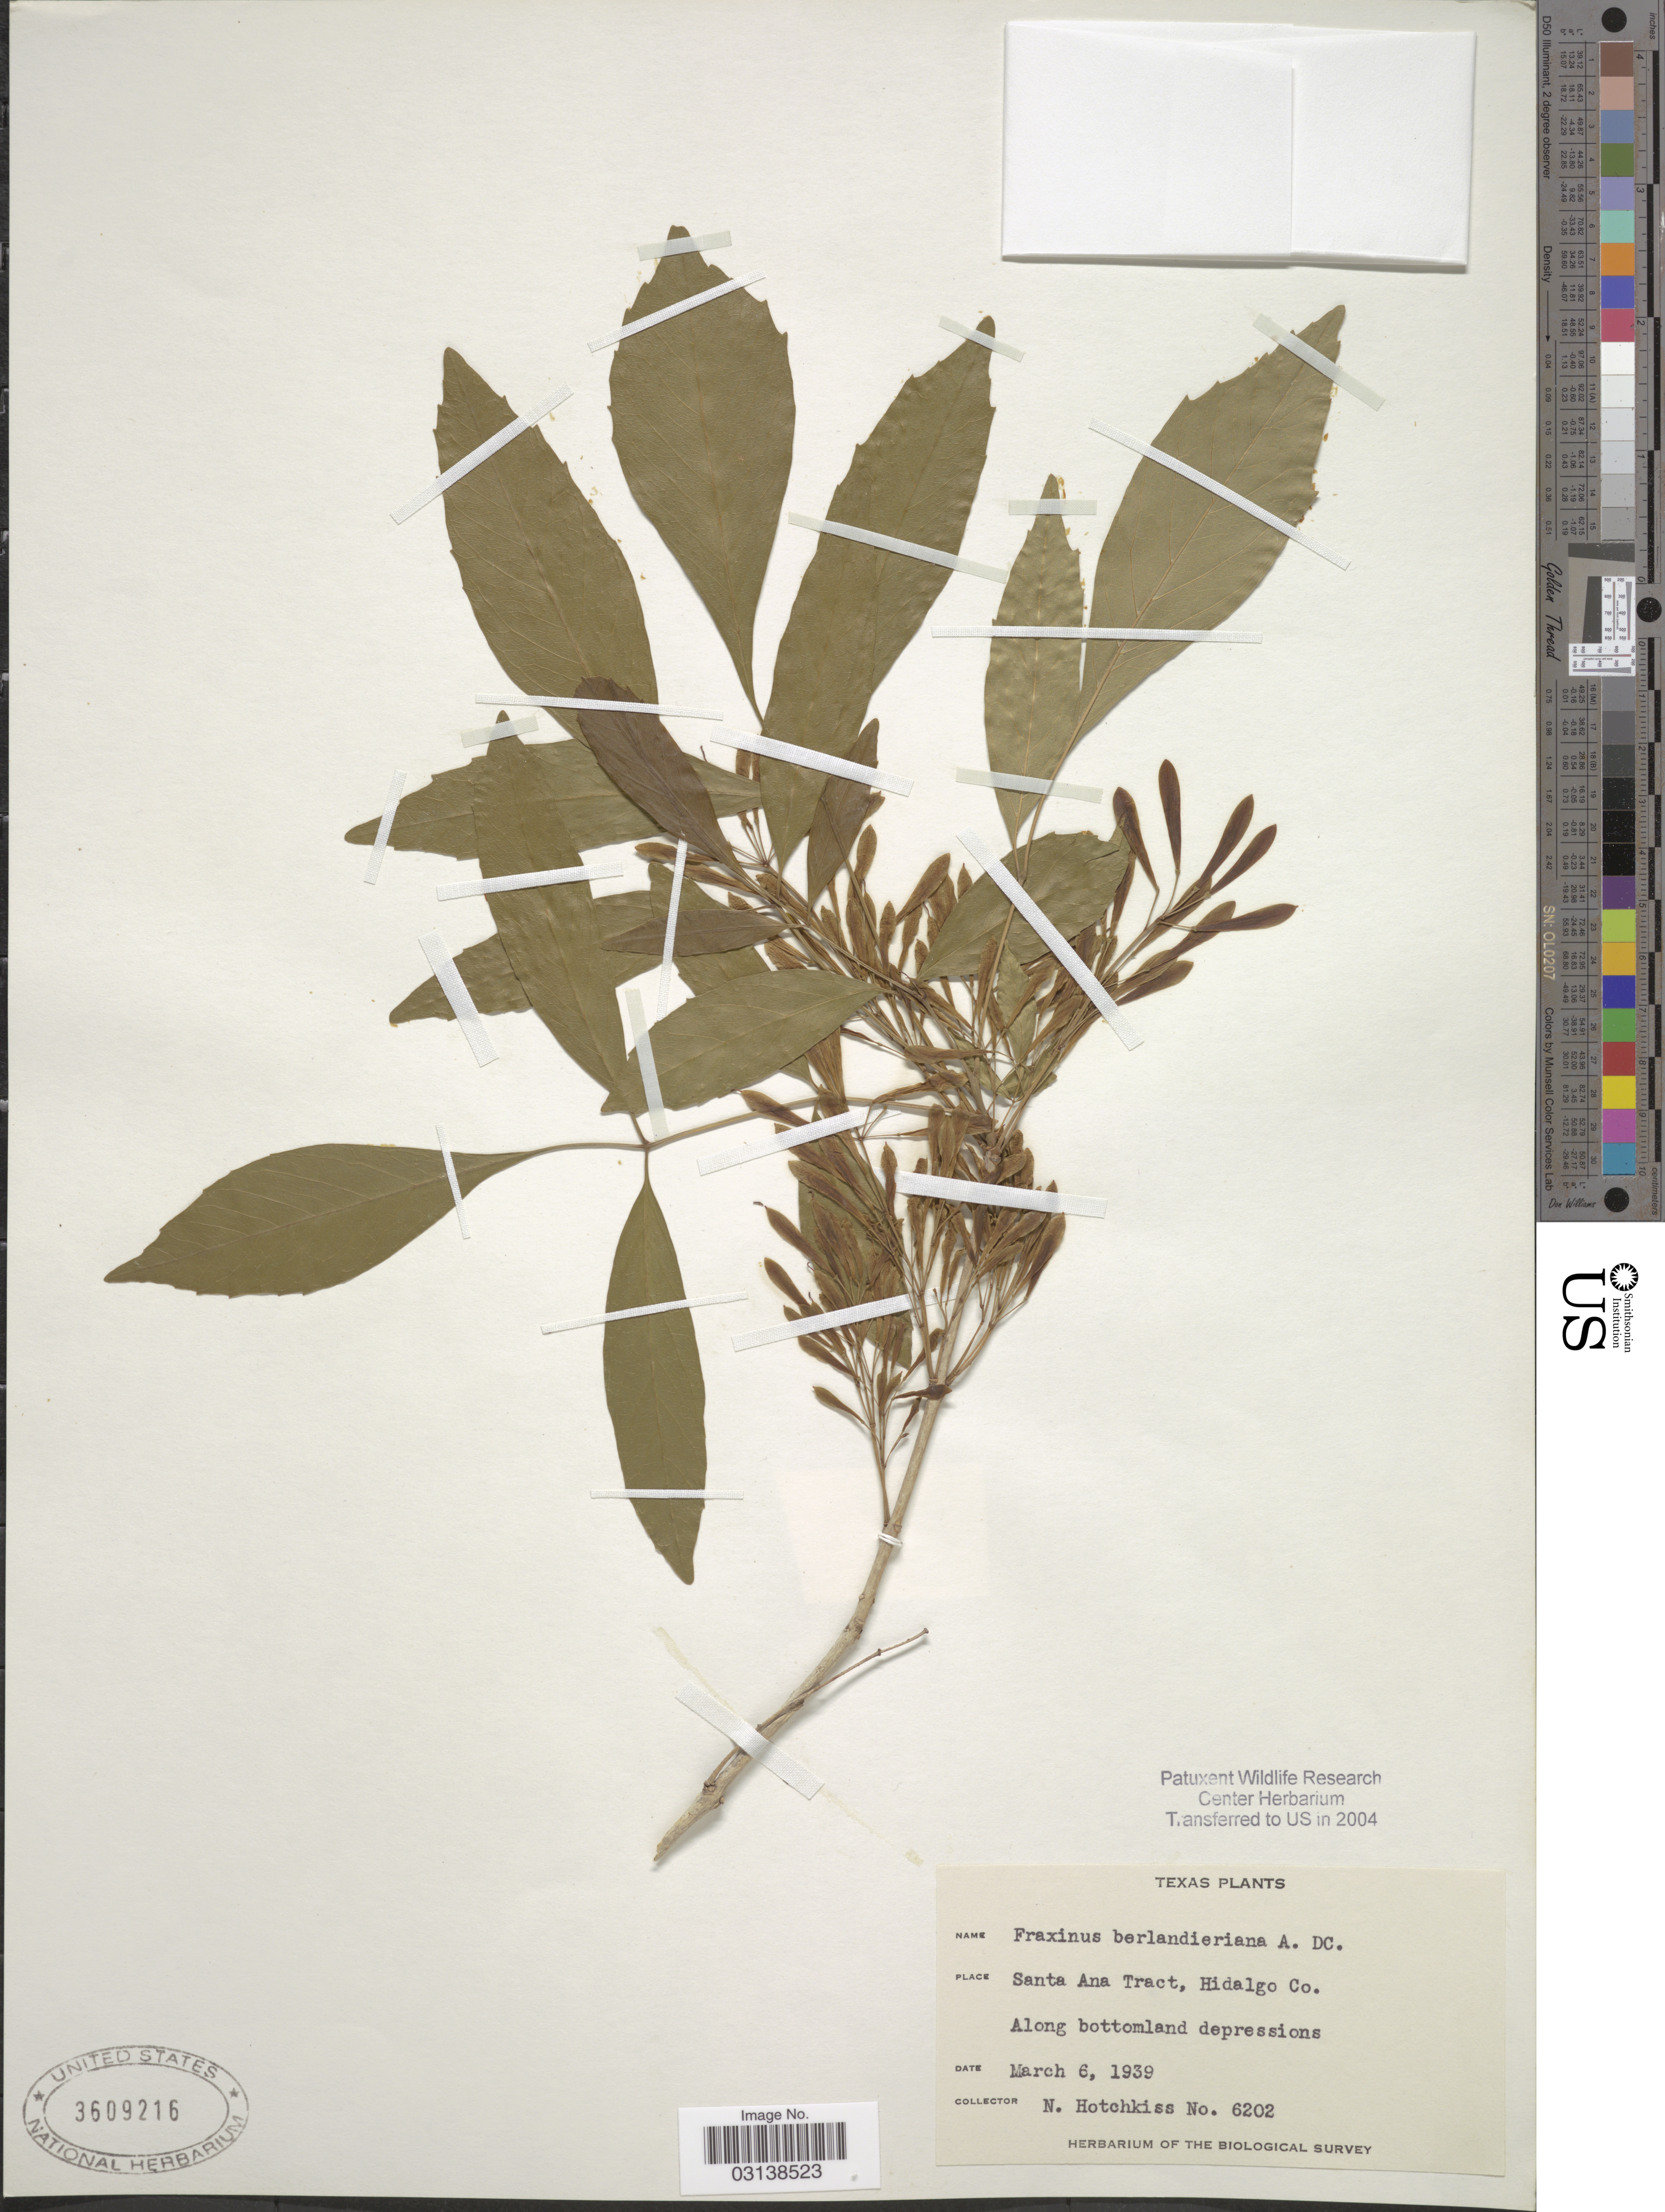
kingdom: Plantae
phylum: Tracheophyta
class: Magnoliopsida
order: Lamiales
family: Oleaceae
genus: Fraxinus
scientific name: Fraxinus berlandieriana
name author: A. DC.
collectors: N. Hotchkiss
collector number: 6202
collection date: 1939-03-06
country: United States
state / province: Texas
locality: Santa Ana Tract, Hidalgo Co. Along bottomland depressions.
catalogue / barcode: US 3609216